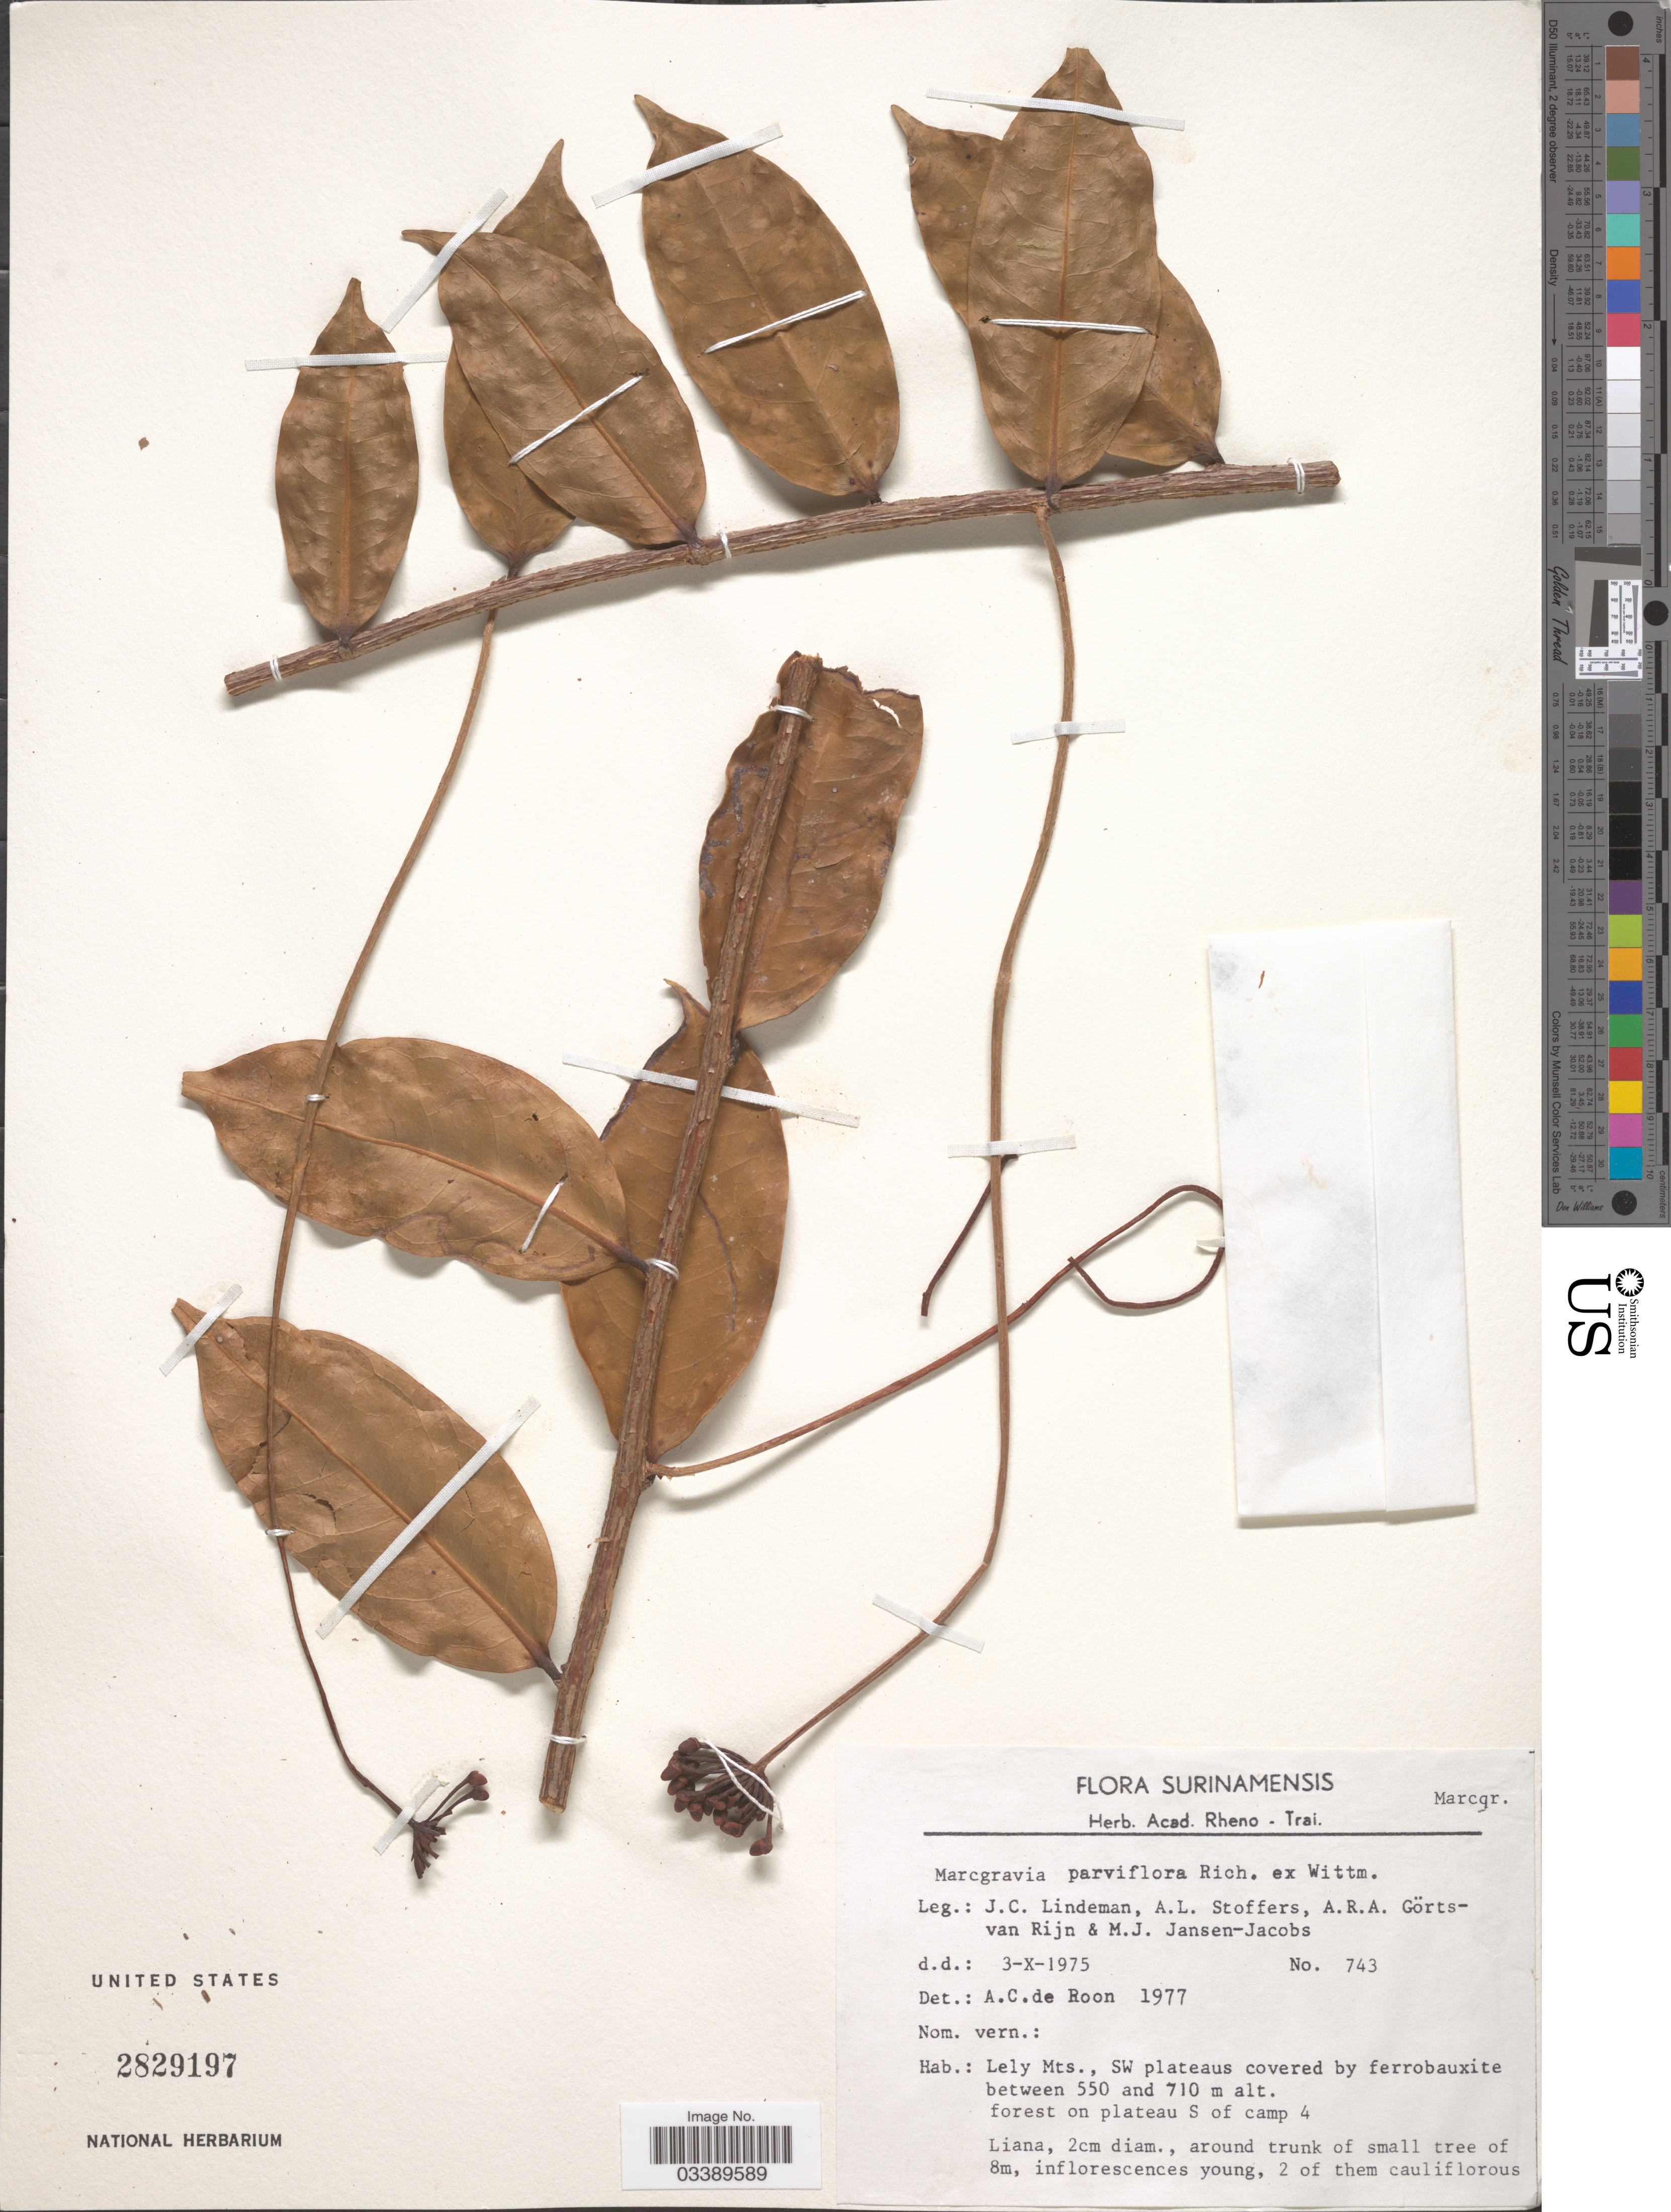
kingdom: Plantae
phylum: Tracheophyta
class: Magnoliopsida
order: Ericales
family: Marcgraviaceae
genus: Marcgravia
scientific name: Marcgravia parviflora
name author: Rich. ex Wittm.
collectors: J. C. Lindeman, A. Stoffers, A. .R. A. Görts-van Rijn & M. J. Jansen-Jacobs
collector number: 743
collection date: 1975-10-03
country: Suriname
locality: Lely Mts., SW plateaus covered by ferrobauxite, forest on plateau S of camp 4.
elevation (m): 550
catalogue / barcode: US 2829197